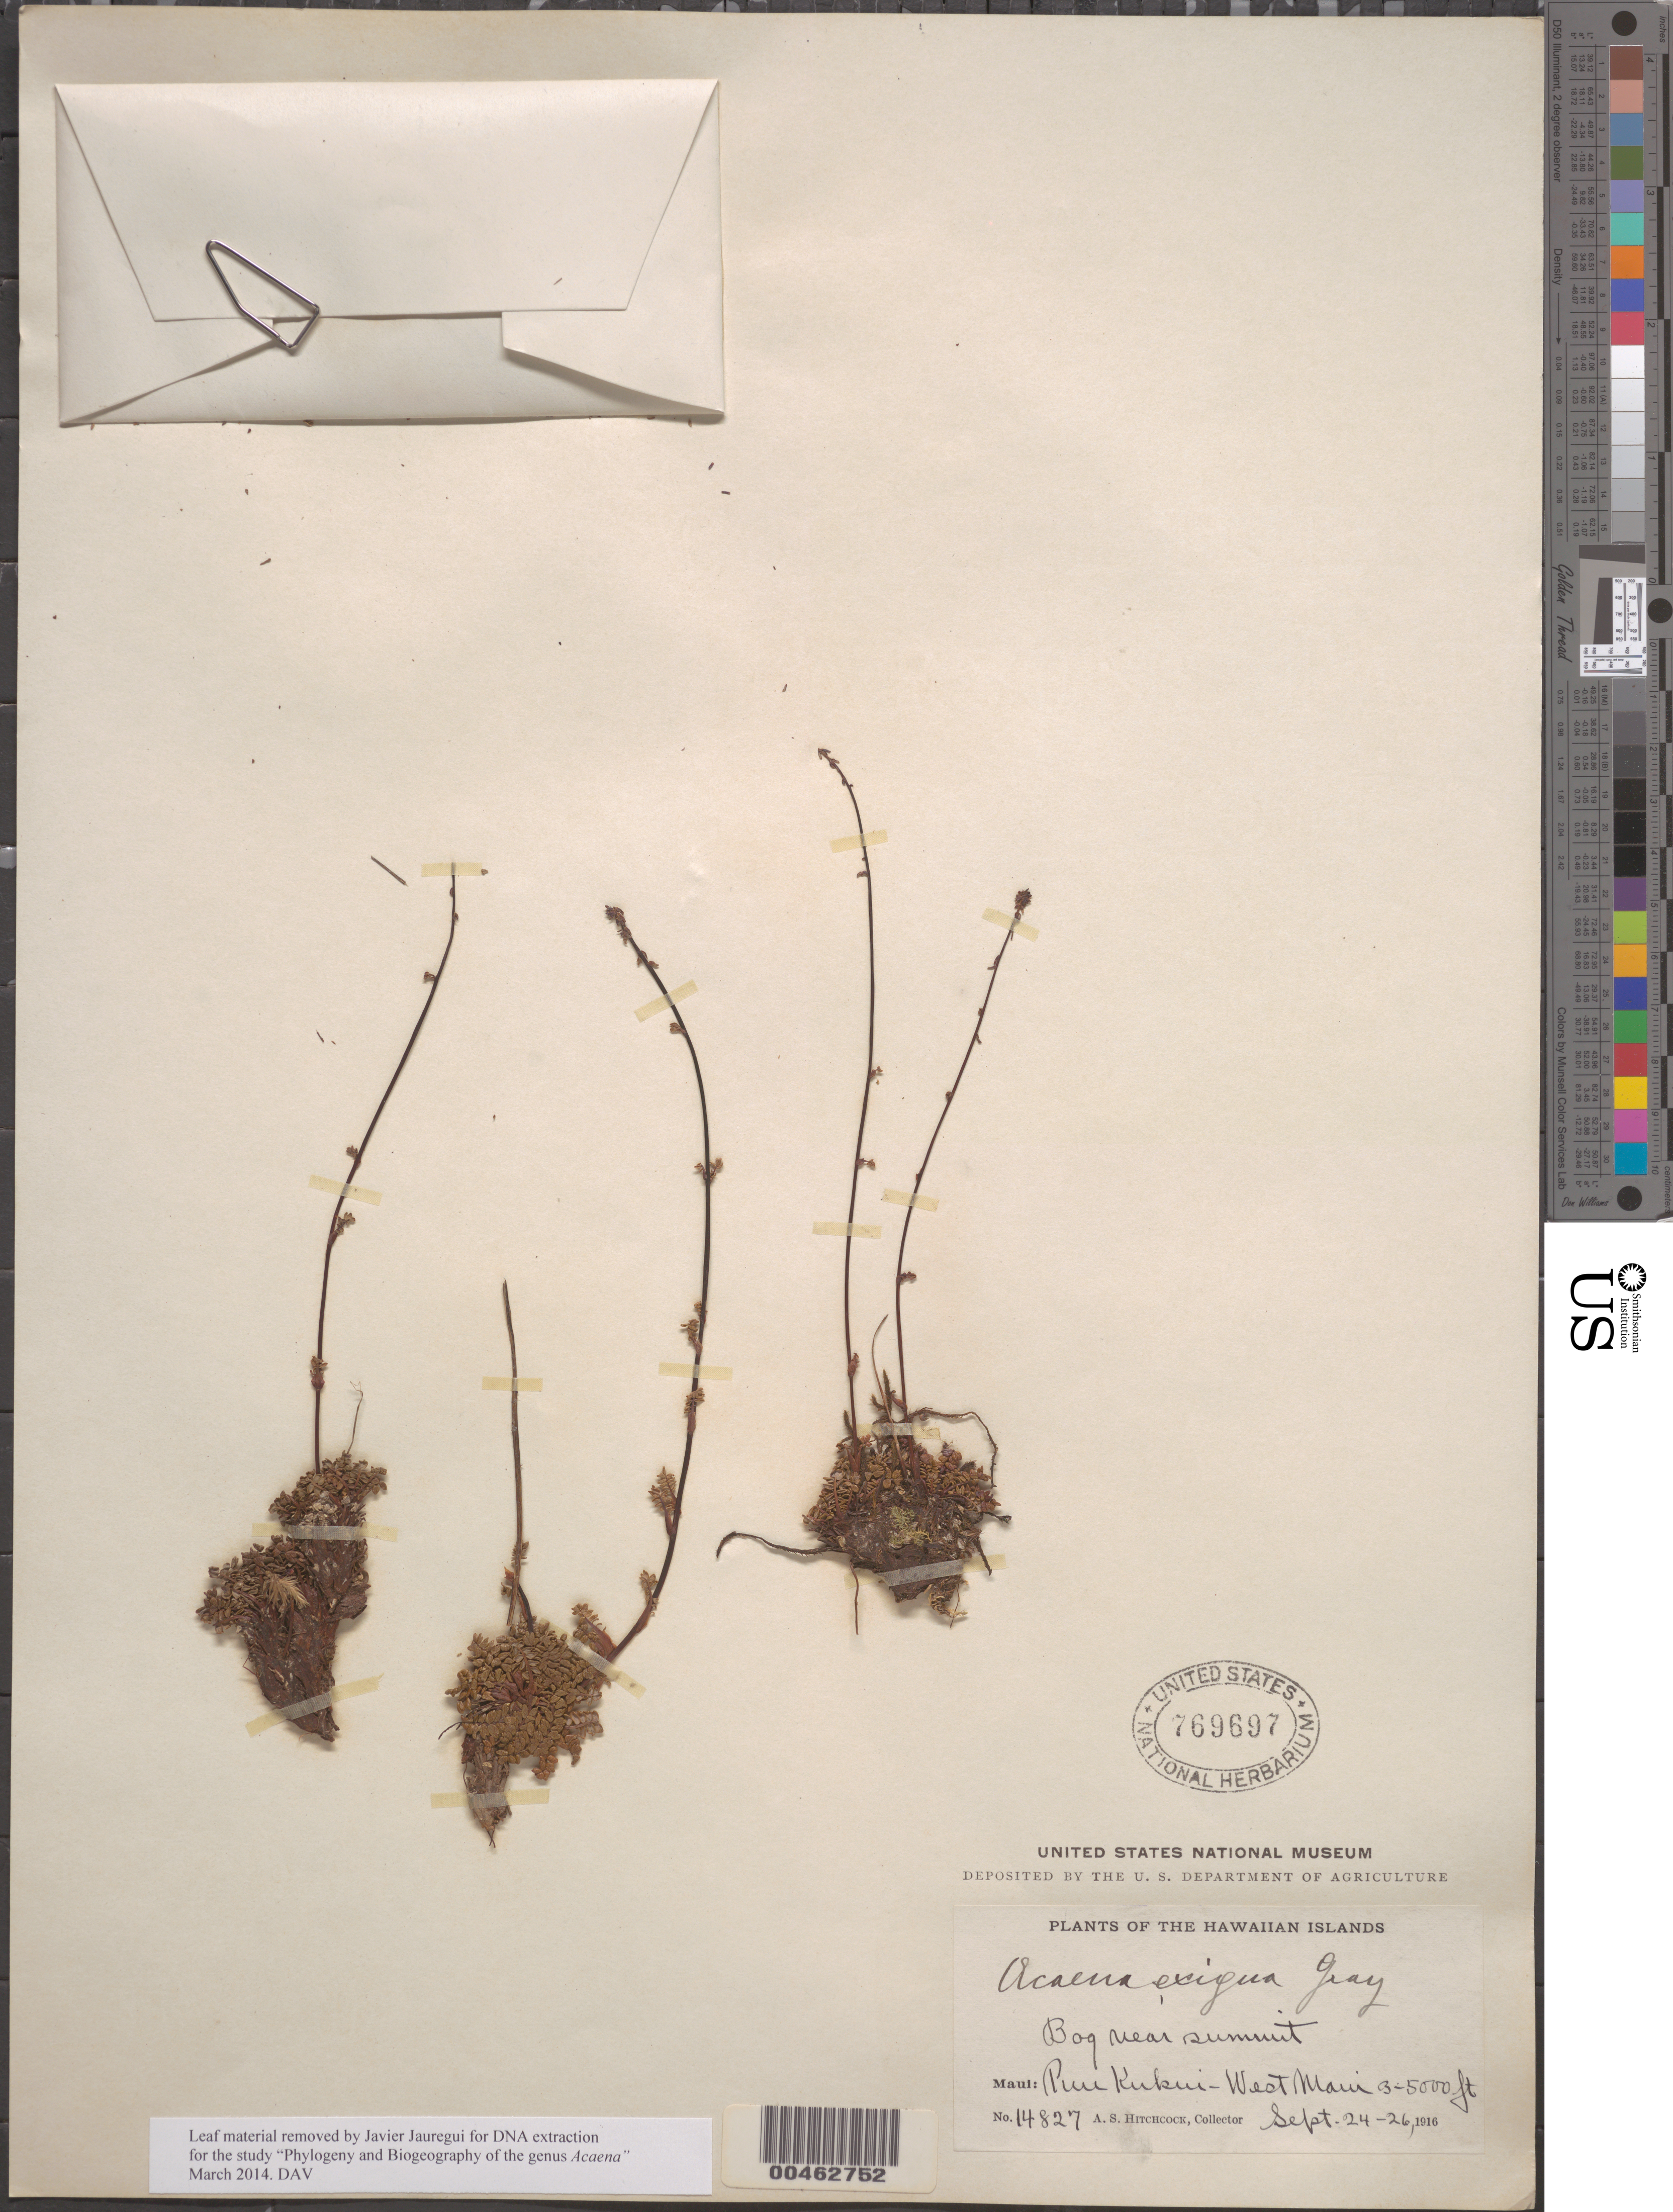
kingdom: Plantae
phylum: Tracheophyta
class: Magnoliopsida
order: Rosales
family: Rosaceae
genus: Acaena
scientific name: Acaena exigua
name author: A. Gray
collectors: A. S. Hitchcock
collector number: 14827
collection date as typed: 24 Sep 1916 to 26 Sep 1916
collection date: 1916-09-24/1916-09-26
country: United States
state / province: Hawaii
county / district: Maui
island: Maui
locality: Puu Kukui - W Maui, Bog near summit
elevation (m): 914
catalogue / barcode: US 769697